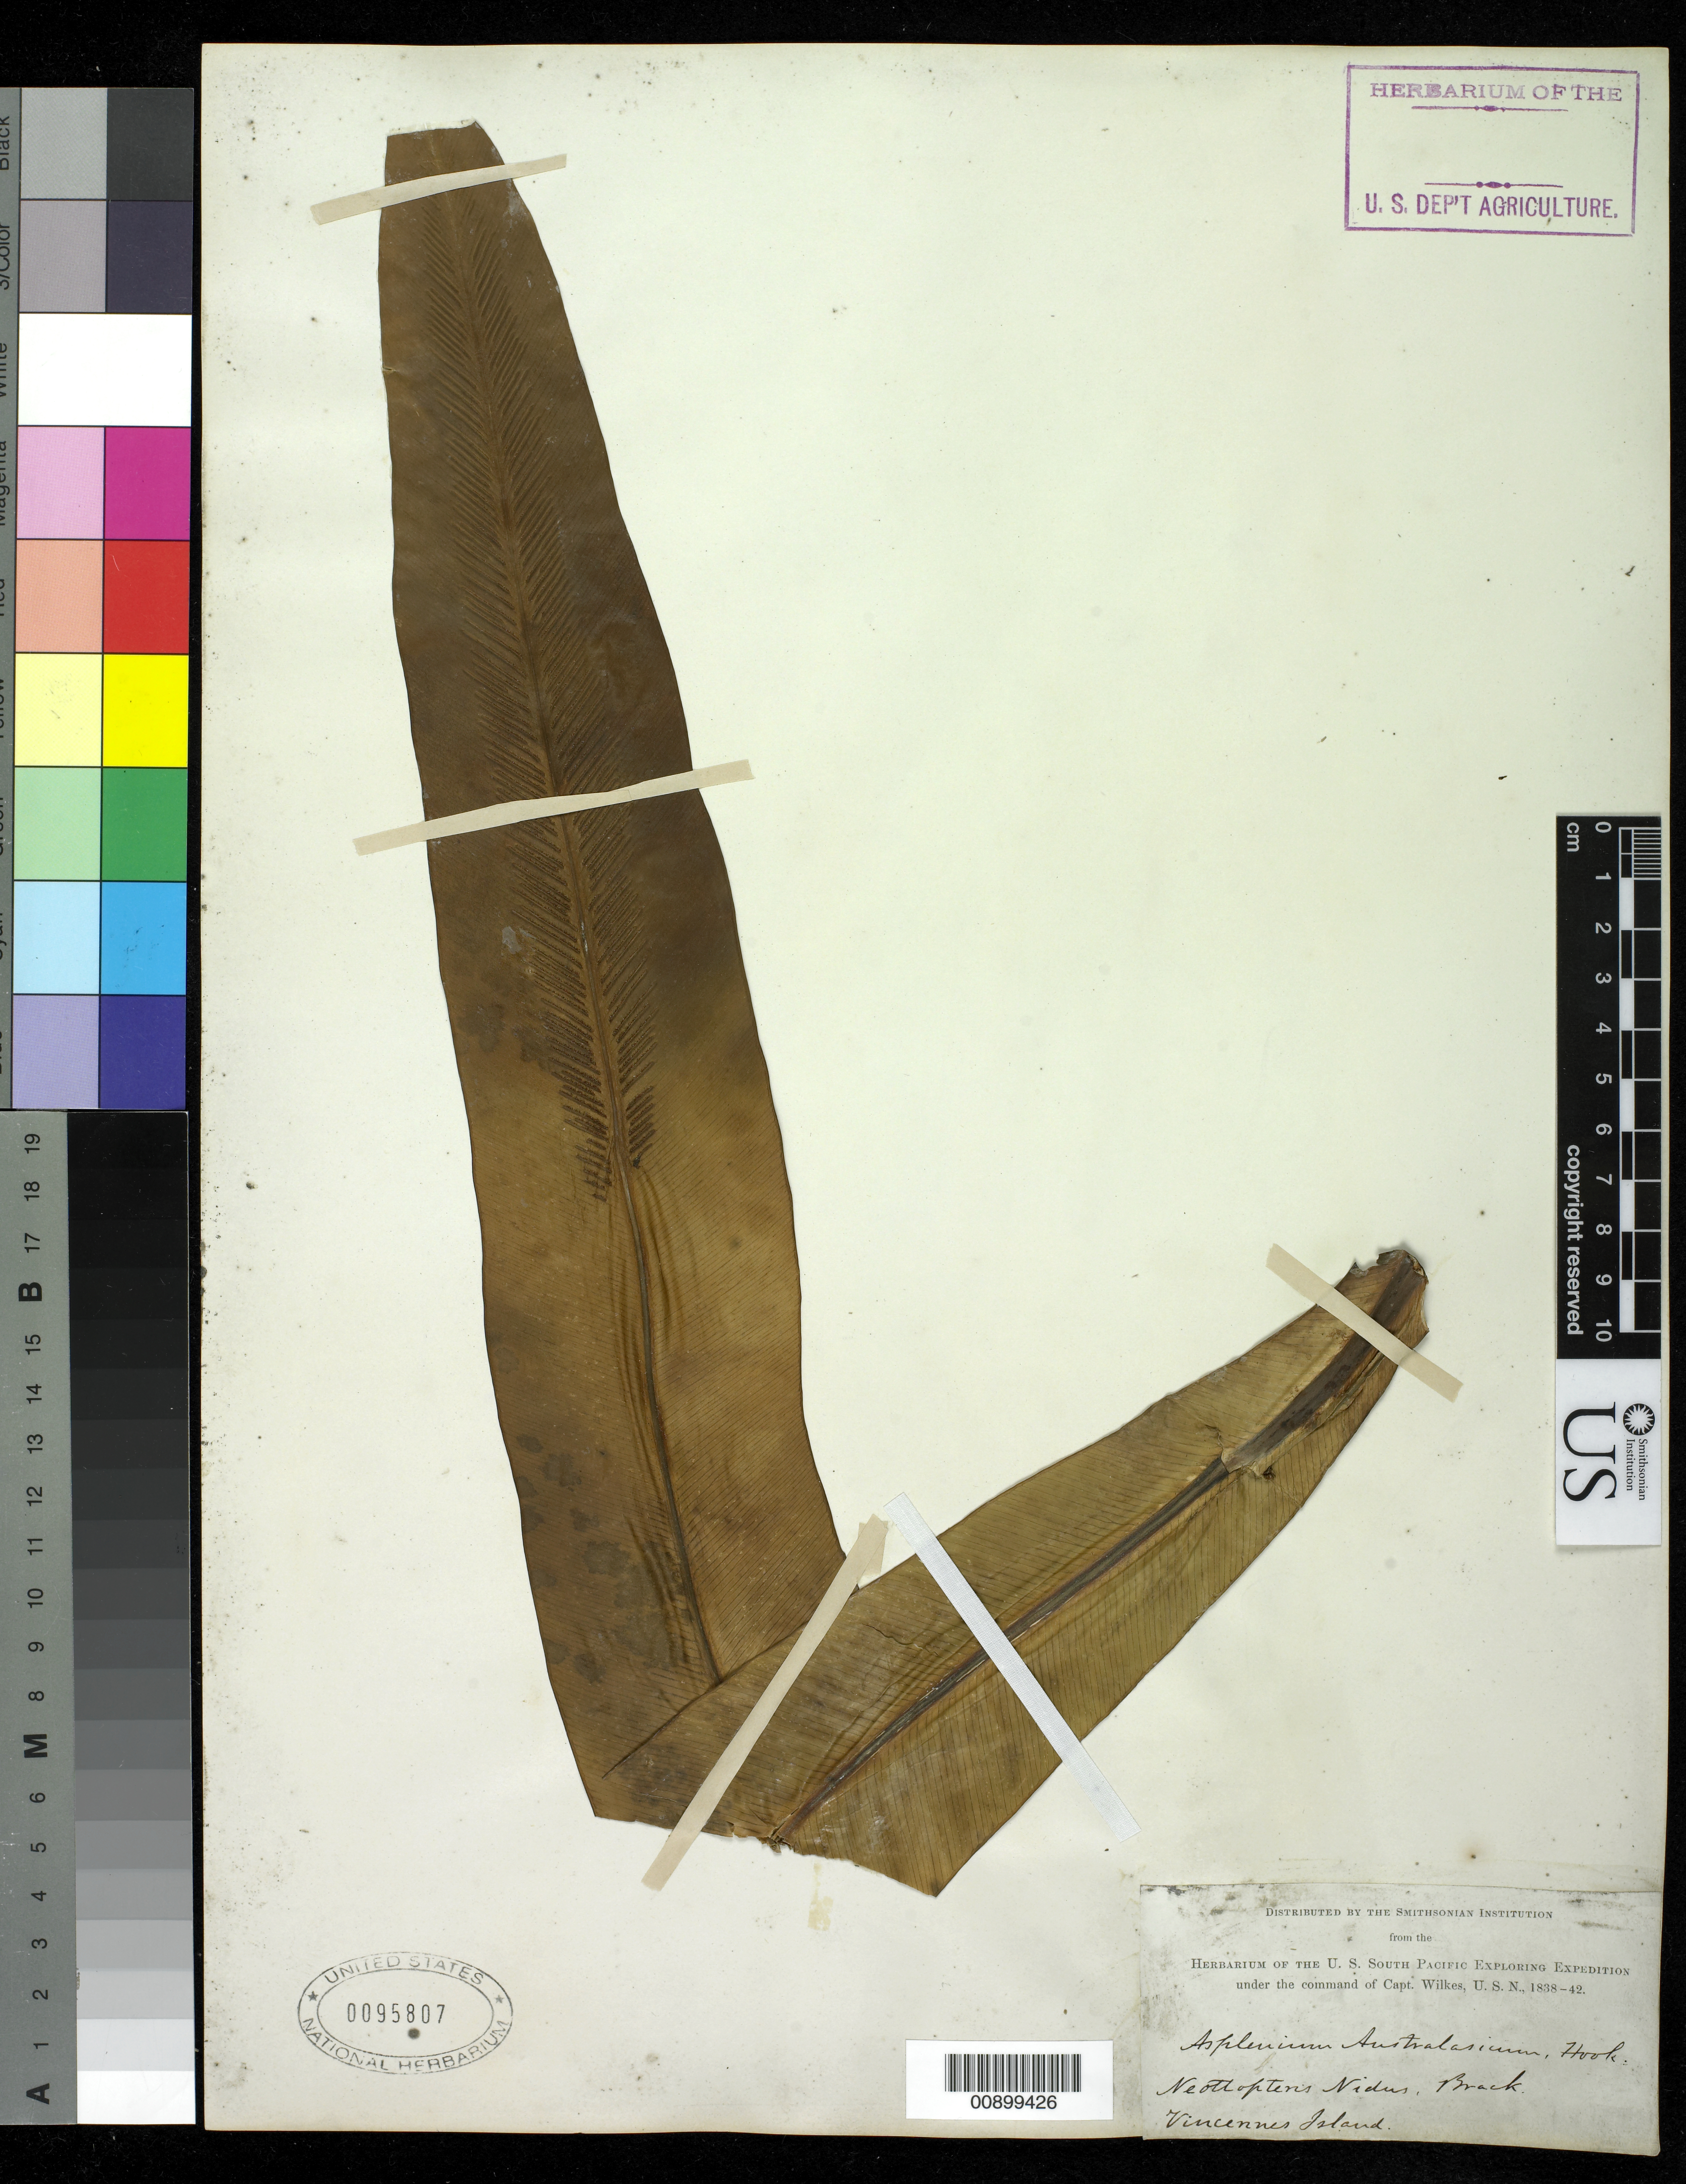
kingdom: Plantae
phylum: Tracheophyta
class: Polypodiopsida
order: Polypodiales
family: Aspleniaceae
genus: Asplenium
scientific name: Asplenium australasicum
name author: (Sm.) Hook.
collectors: Wilkes Explor. Exped.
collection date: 1838/1842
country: New Zealand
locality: Vincennes Islands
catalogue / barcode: US 95807